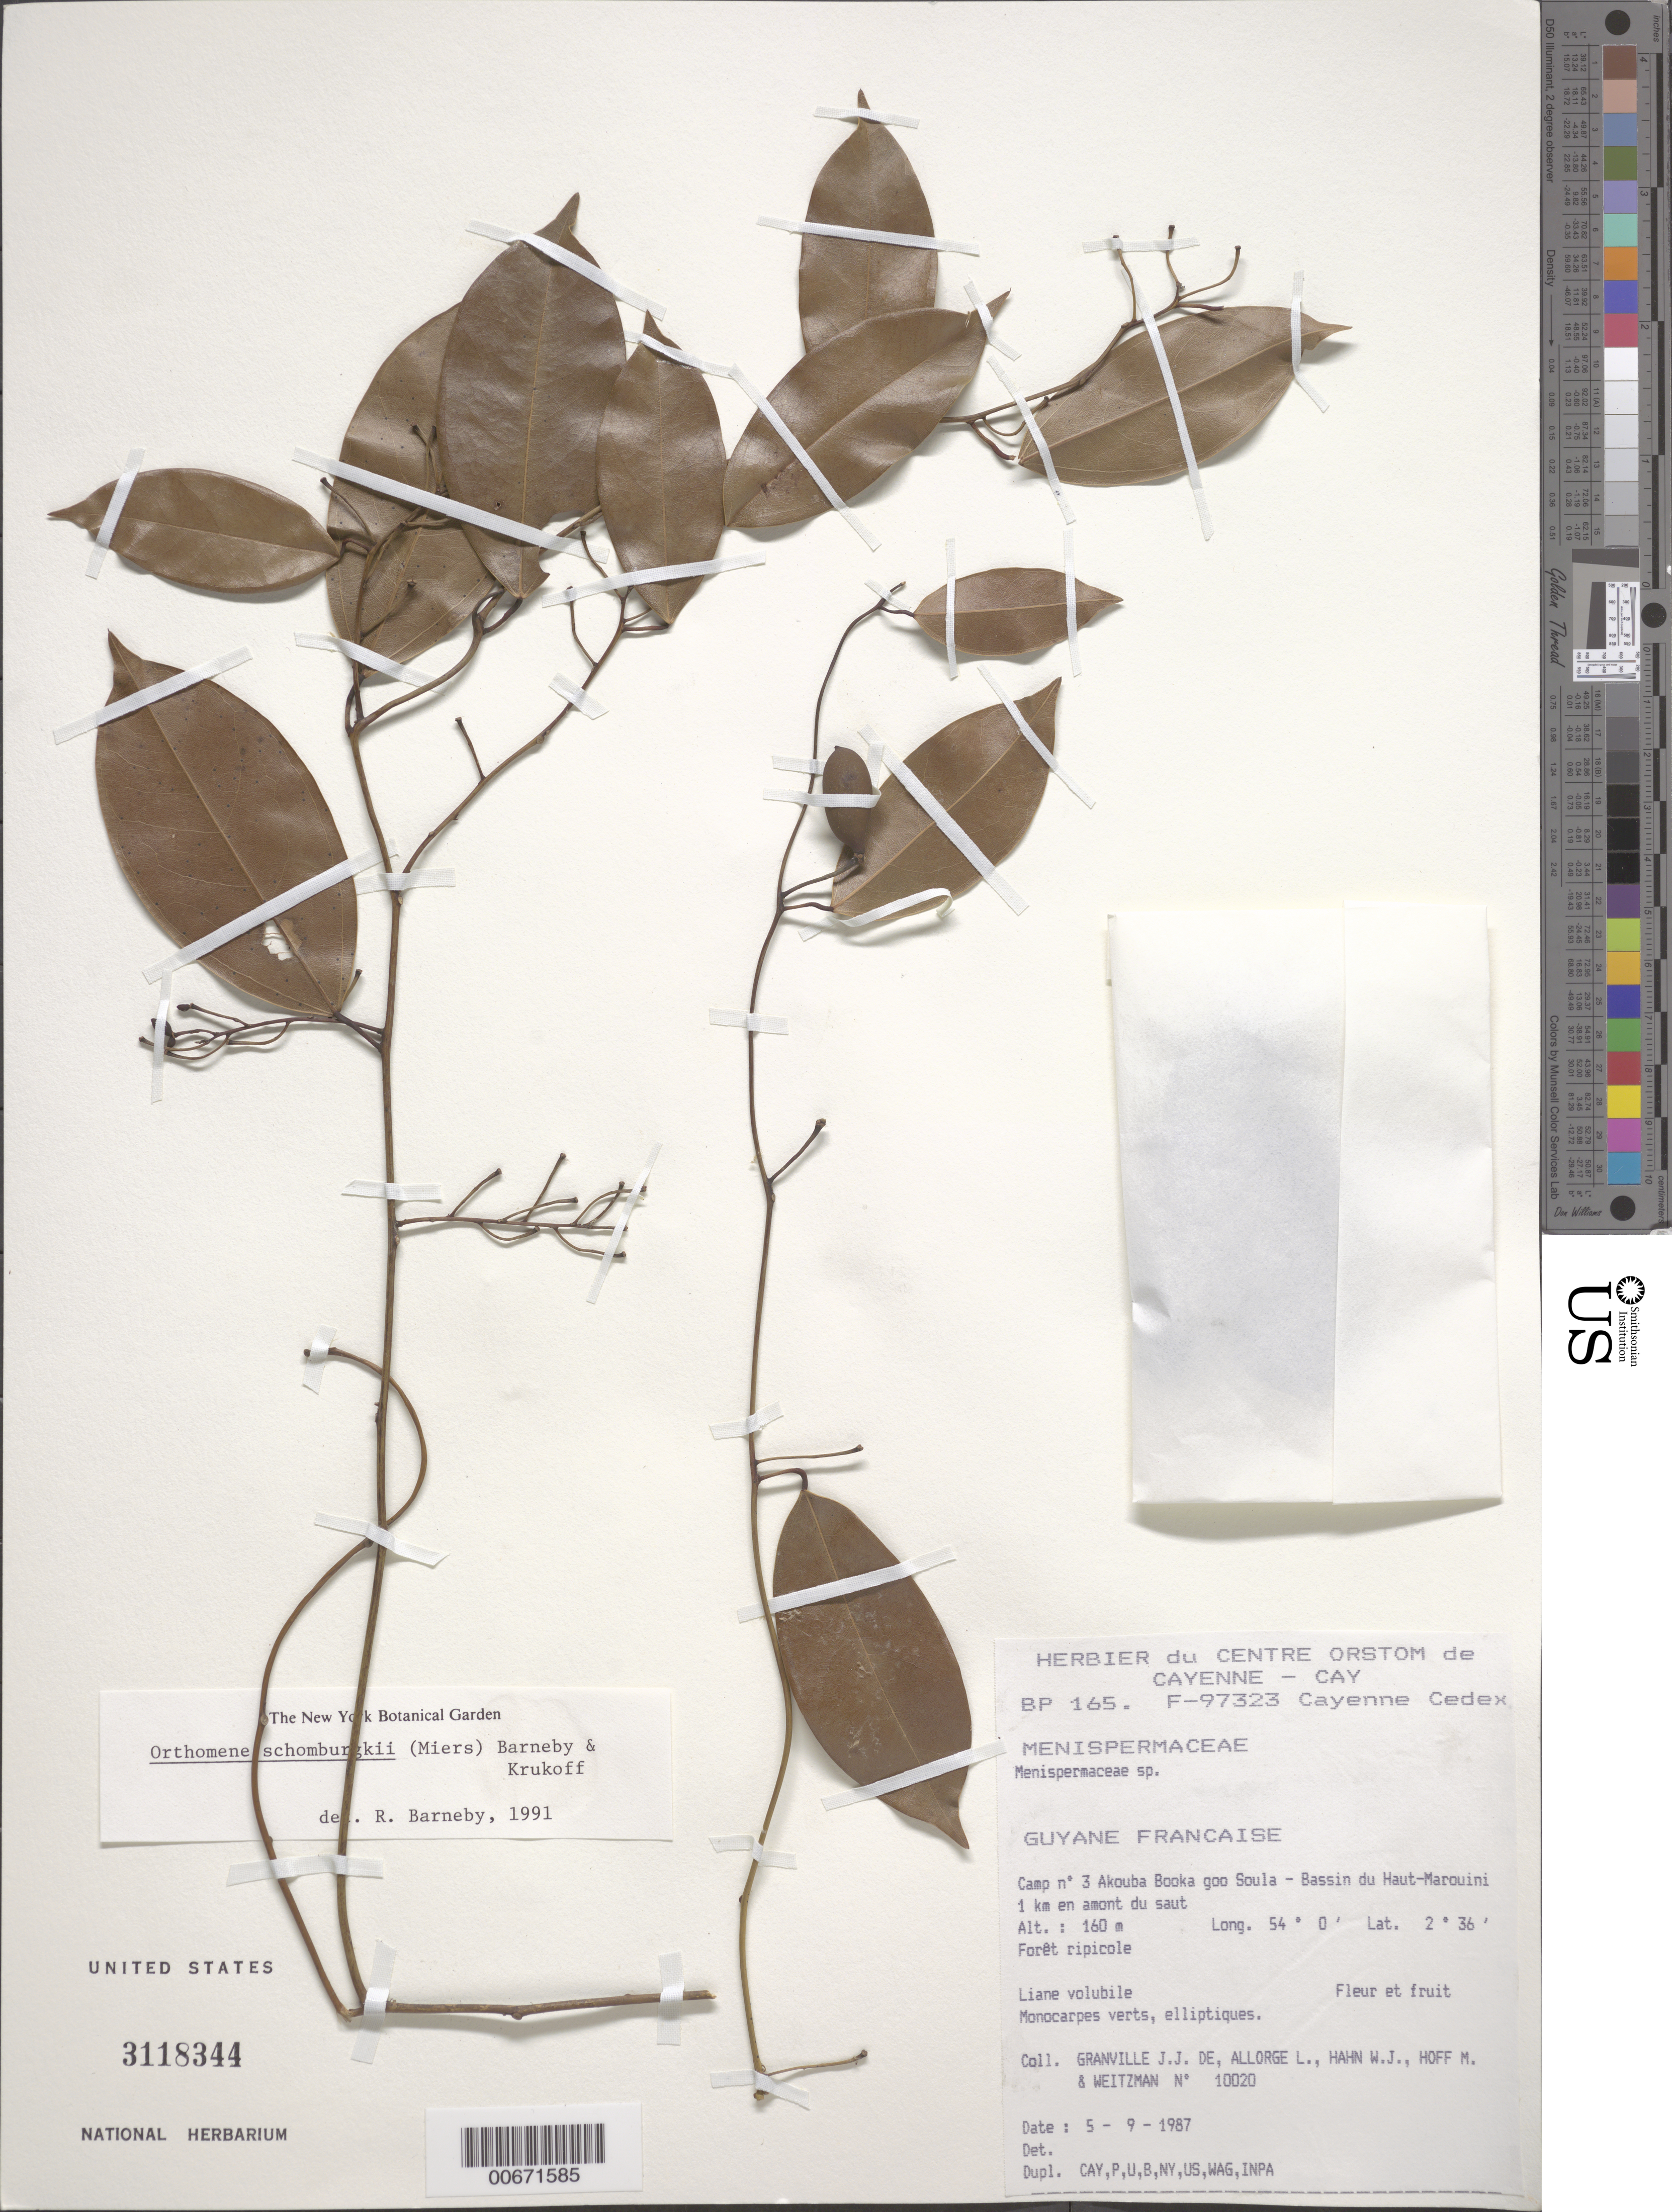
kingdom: Plantae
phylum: Tracheophyta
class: Magnoliopsida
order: Ranunculales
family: Menispermaceae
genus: Anomospermum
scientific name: Anomospermum schomburgkii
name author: Miers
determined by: Strong, Mark T., (BOT), Smithsonian Institution - National Museum of Natural History (UNITED STATES)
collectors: J.-J. de Granville, L. Allorge, W. J. Hahn, M. Hoff & A. L. Weitzman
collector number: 10020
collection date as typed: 5-Sep-87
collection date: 1987-09-05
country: French Guiana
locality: Akouba Booka goo Soula, Camp #3, Bassin du Haut Marouini. 1 km en amont du saut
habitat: Riparian forest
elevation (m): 160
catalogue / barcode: US 3118344